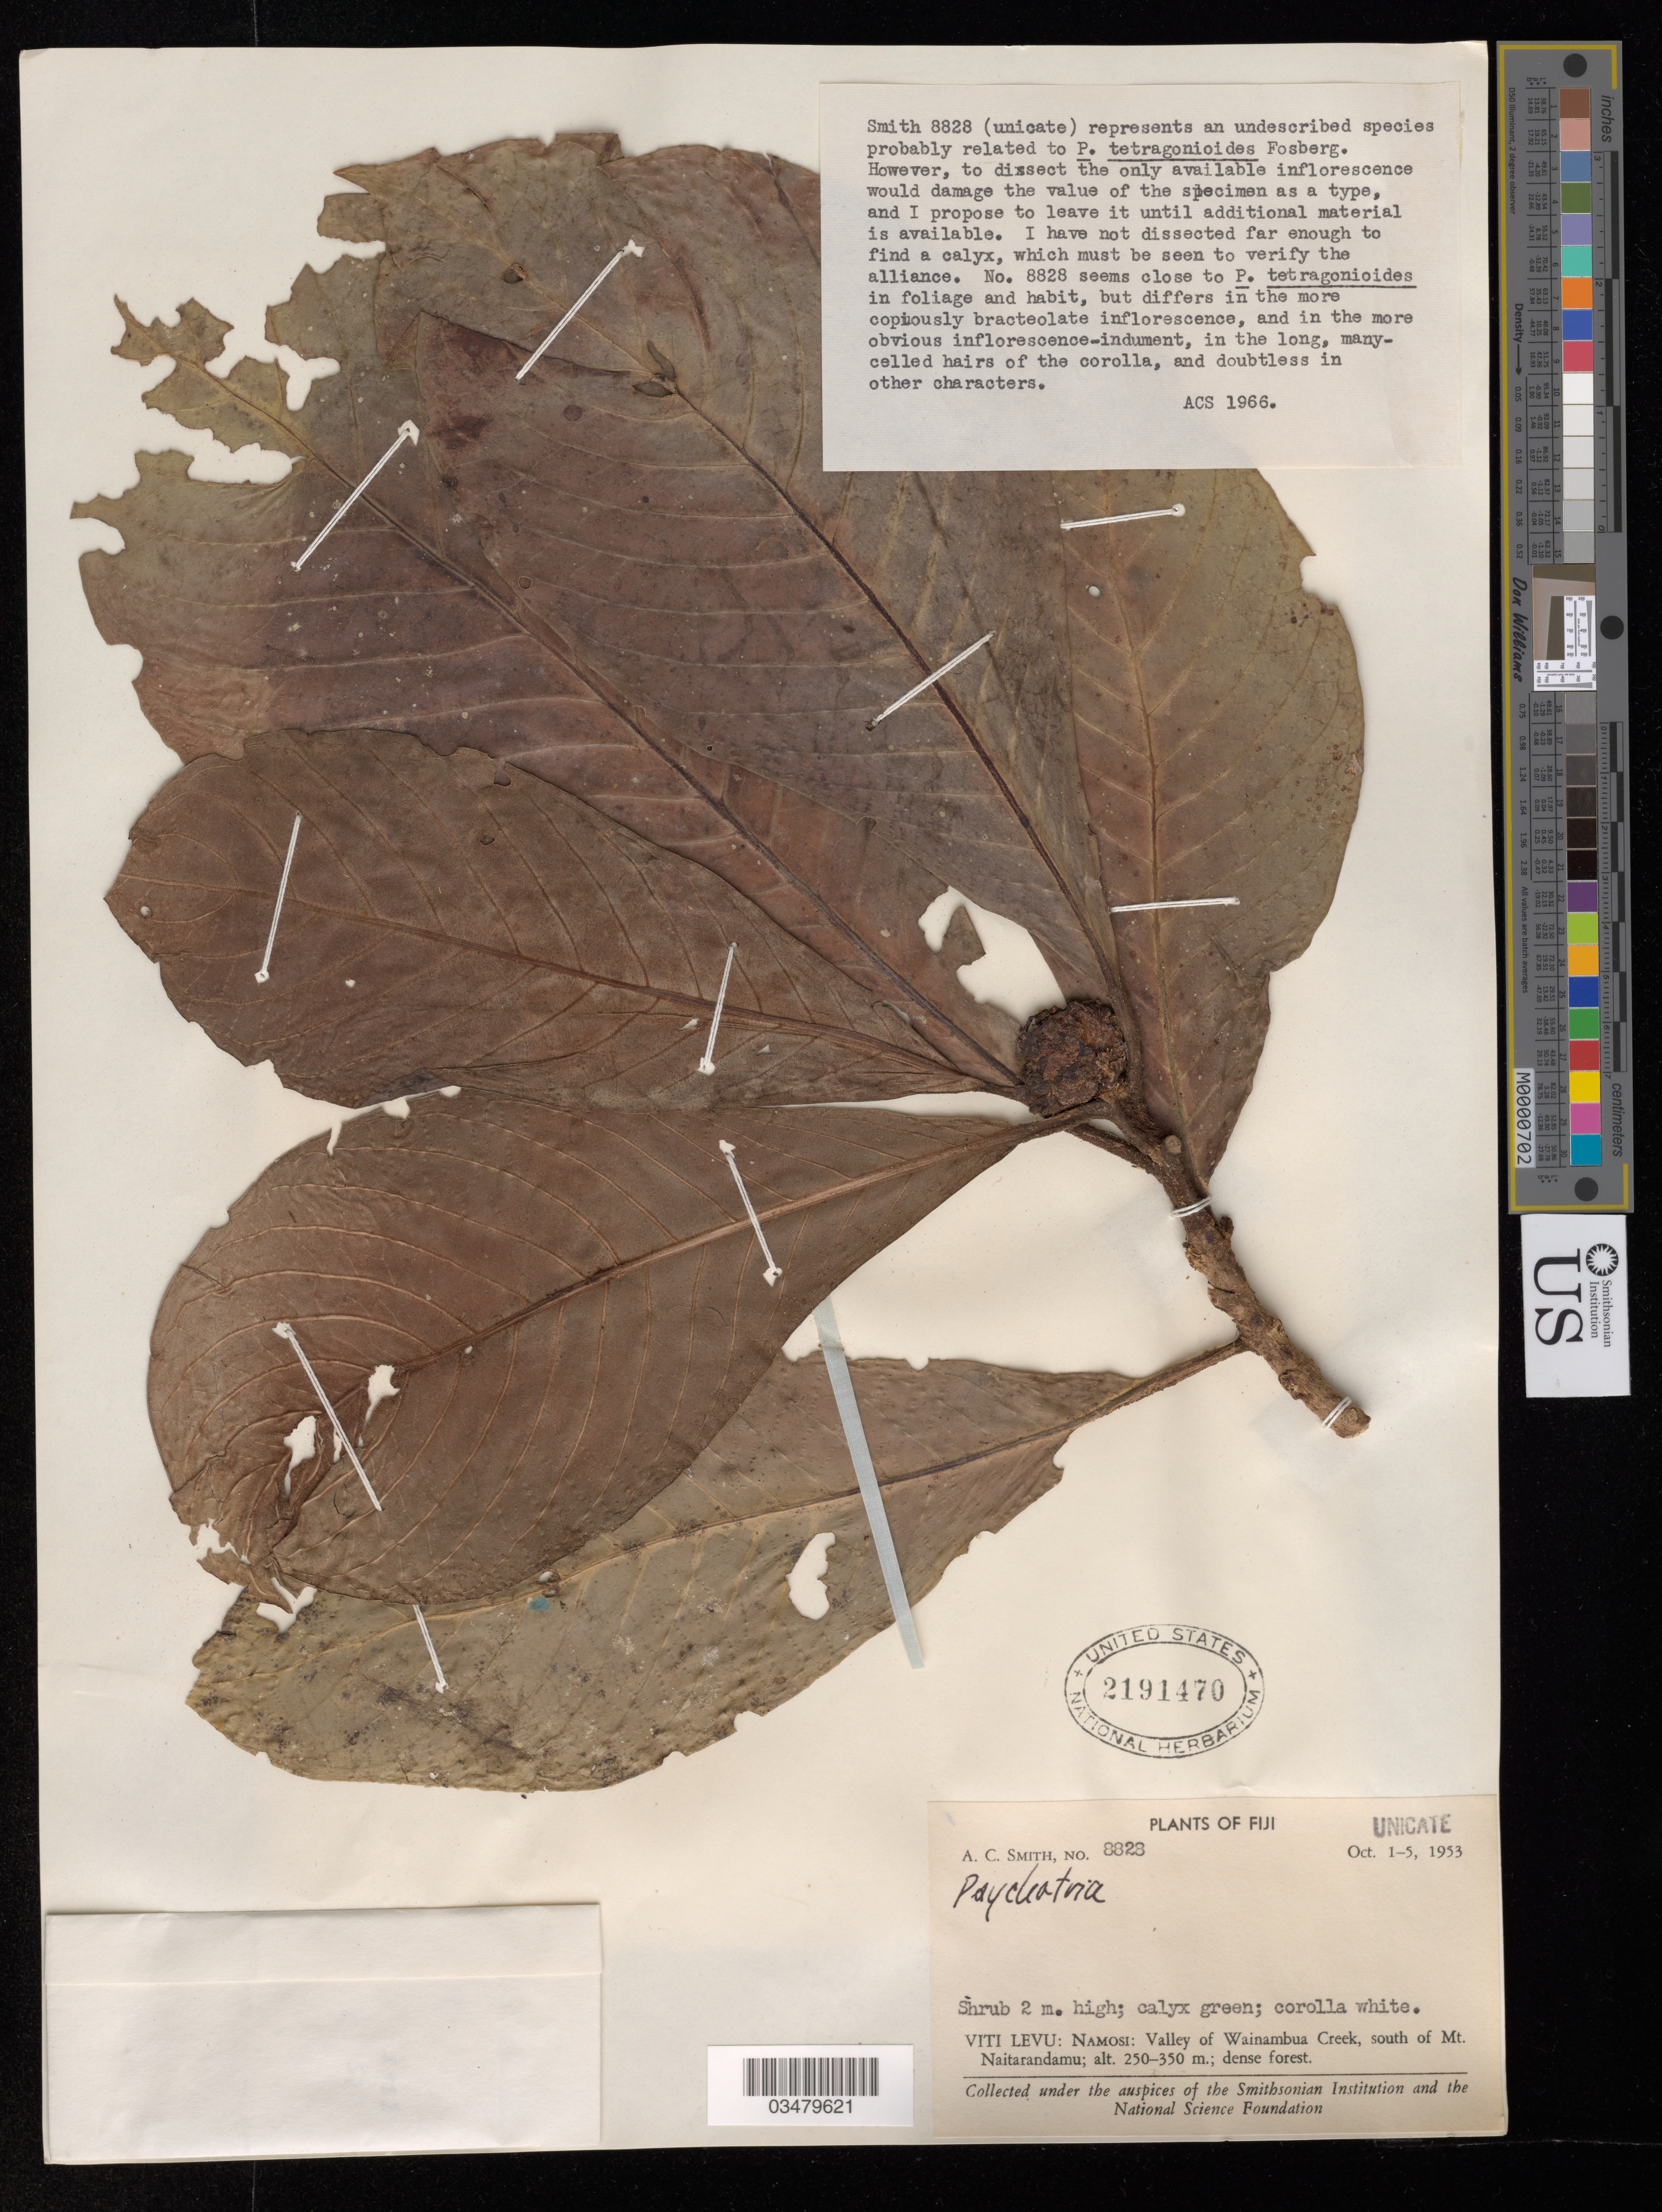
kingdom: Plantae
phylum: Tracheophyta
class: Magnoliopsida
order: Gentianales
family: Rubiaceae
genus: Psychotria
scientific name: Psychotria sp.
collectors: A. C. Smith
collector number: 8828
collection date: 1953-10-01/1953-10-05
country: Fiji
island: Viti Levu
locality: Namosi: Valley of Wainambua Creek, S of Mt Naitarandamu.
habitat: Dense forest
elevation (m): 250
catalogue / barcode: US 2191470